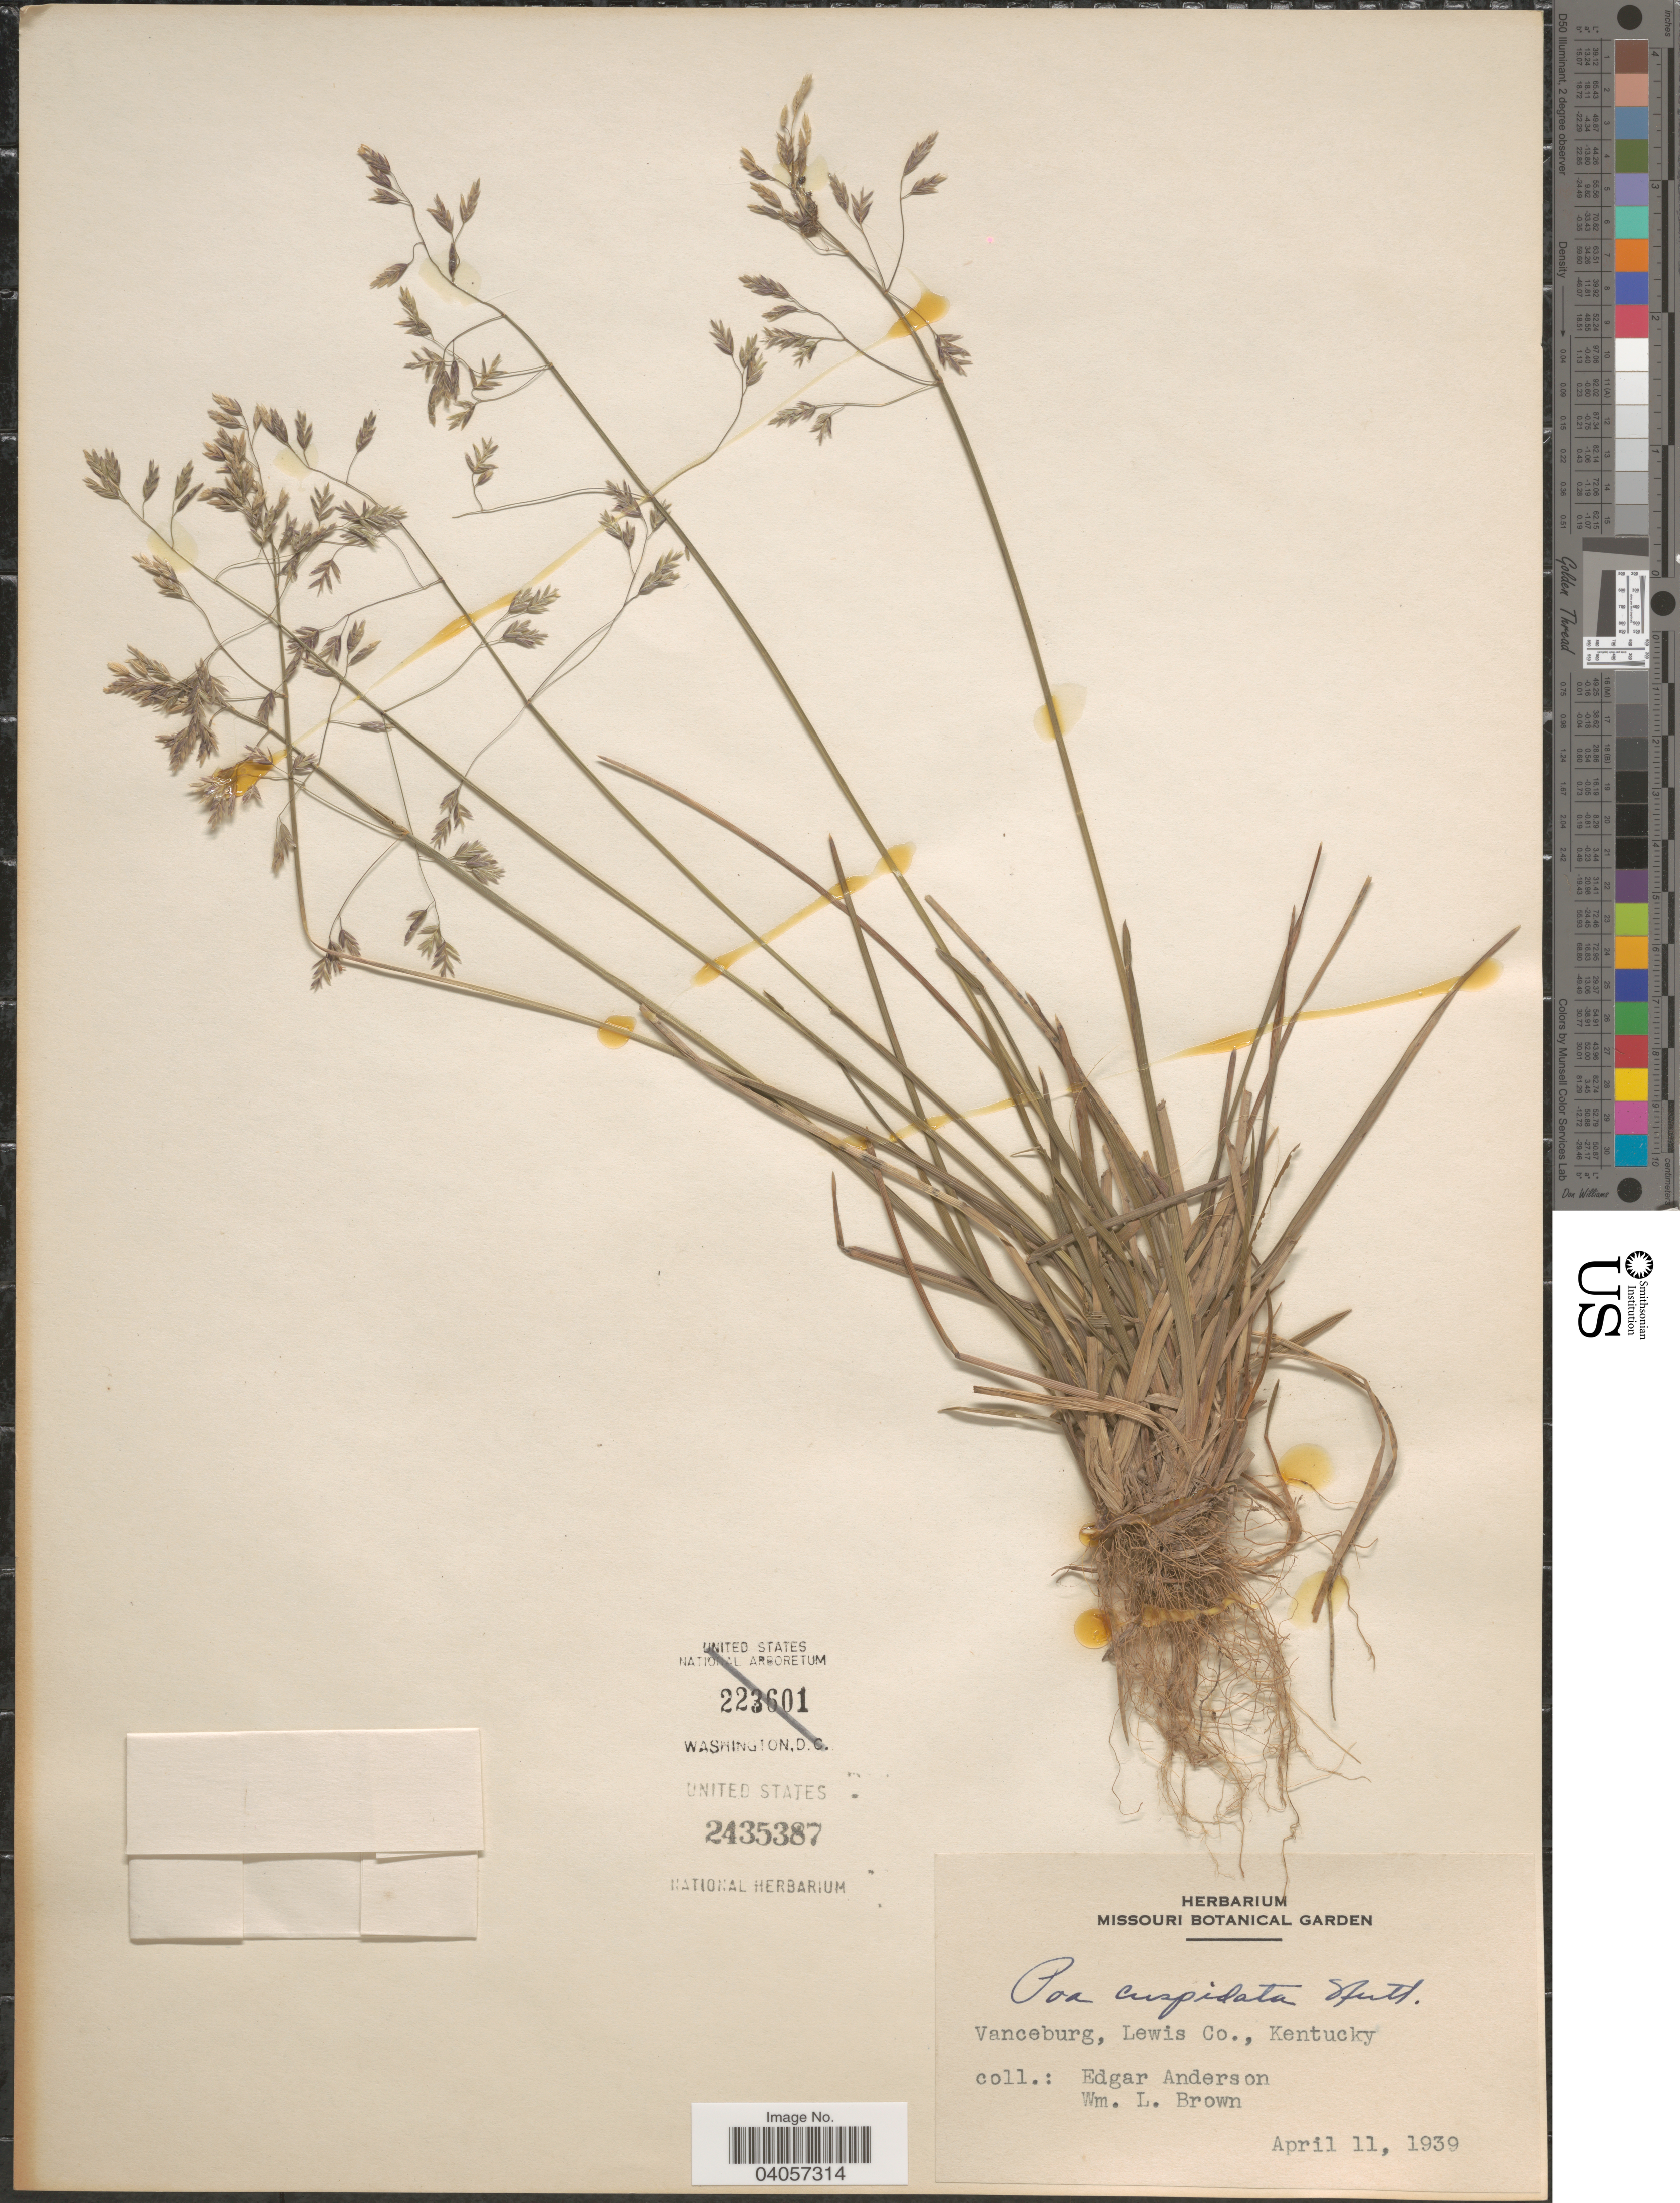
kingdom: Plantae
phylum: Tracheophyta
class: Liliopsida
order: Poales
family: Poaceae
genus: Poa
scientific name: Poa cuspidata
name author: Nutt.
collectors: E. S. Anderson & W. L. Brown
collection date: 1939-04-11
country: United States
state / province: Kentucky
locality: Vanceburg, Lewis Co.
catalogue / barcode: US 2435387